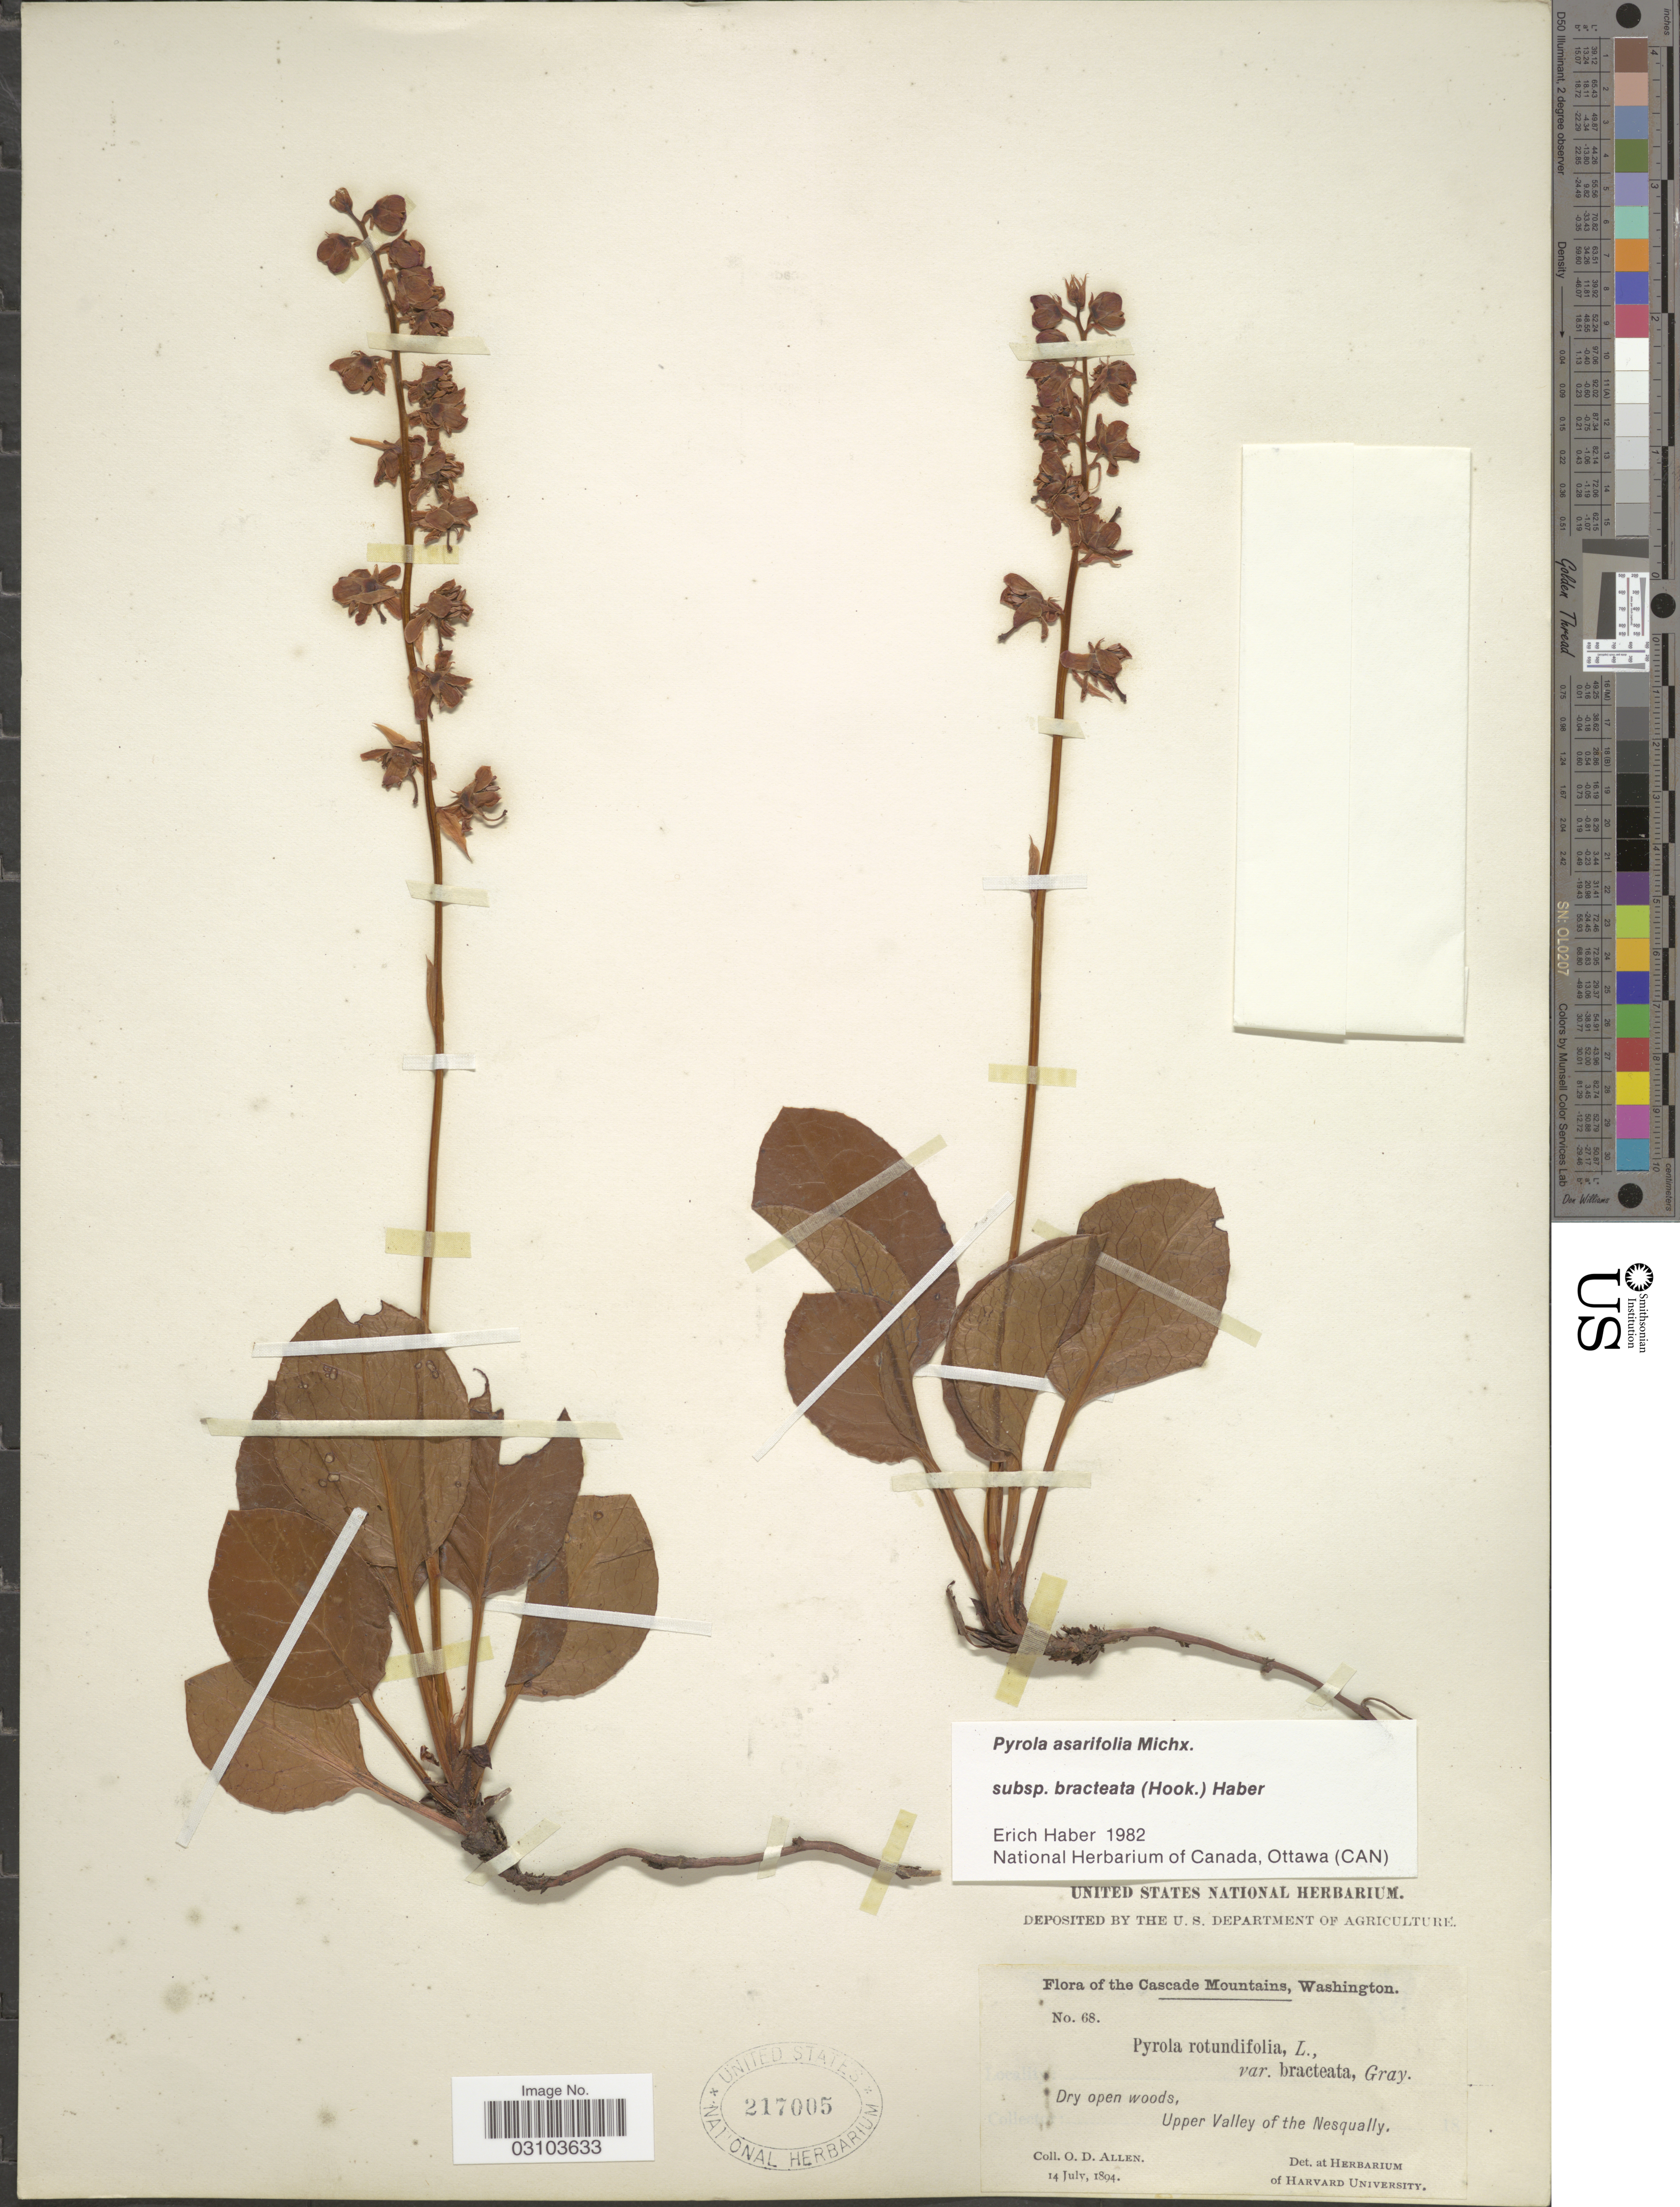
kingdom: Plantae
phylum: Tracheophyta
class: Magnoliopsida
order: Ericales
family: Ericaceae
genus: Pyrola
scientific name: Pyrola asarifolia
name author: Michx.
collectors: O. D. Allen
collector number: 68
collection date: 1894-07-14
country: United States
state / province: Washington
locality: The Cascade Mountains, Upper Valley of the Nesqually.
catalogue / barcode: US 217005